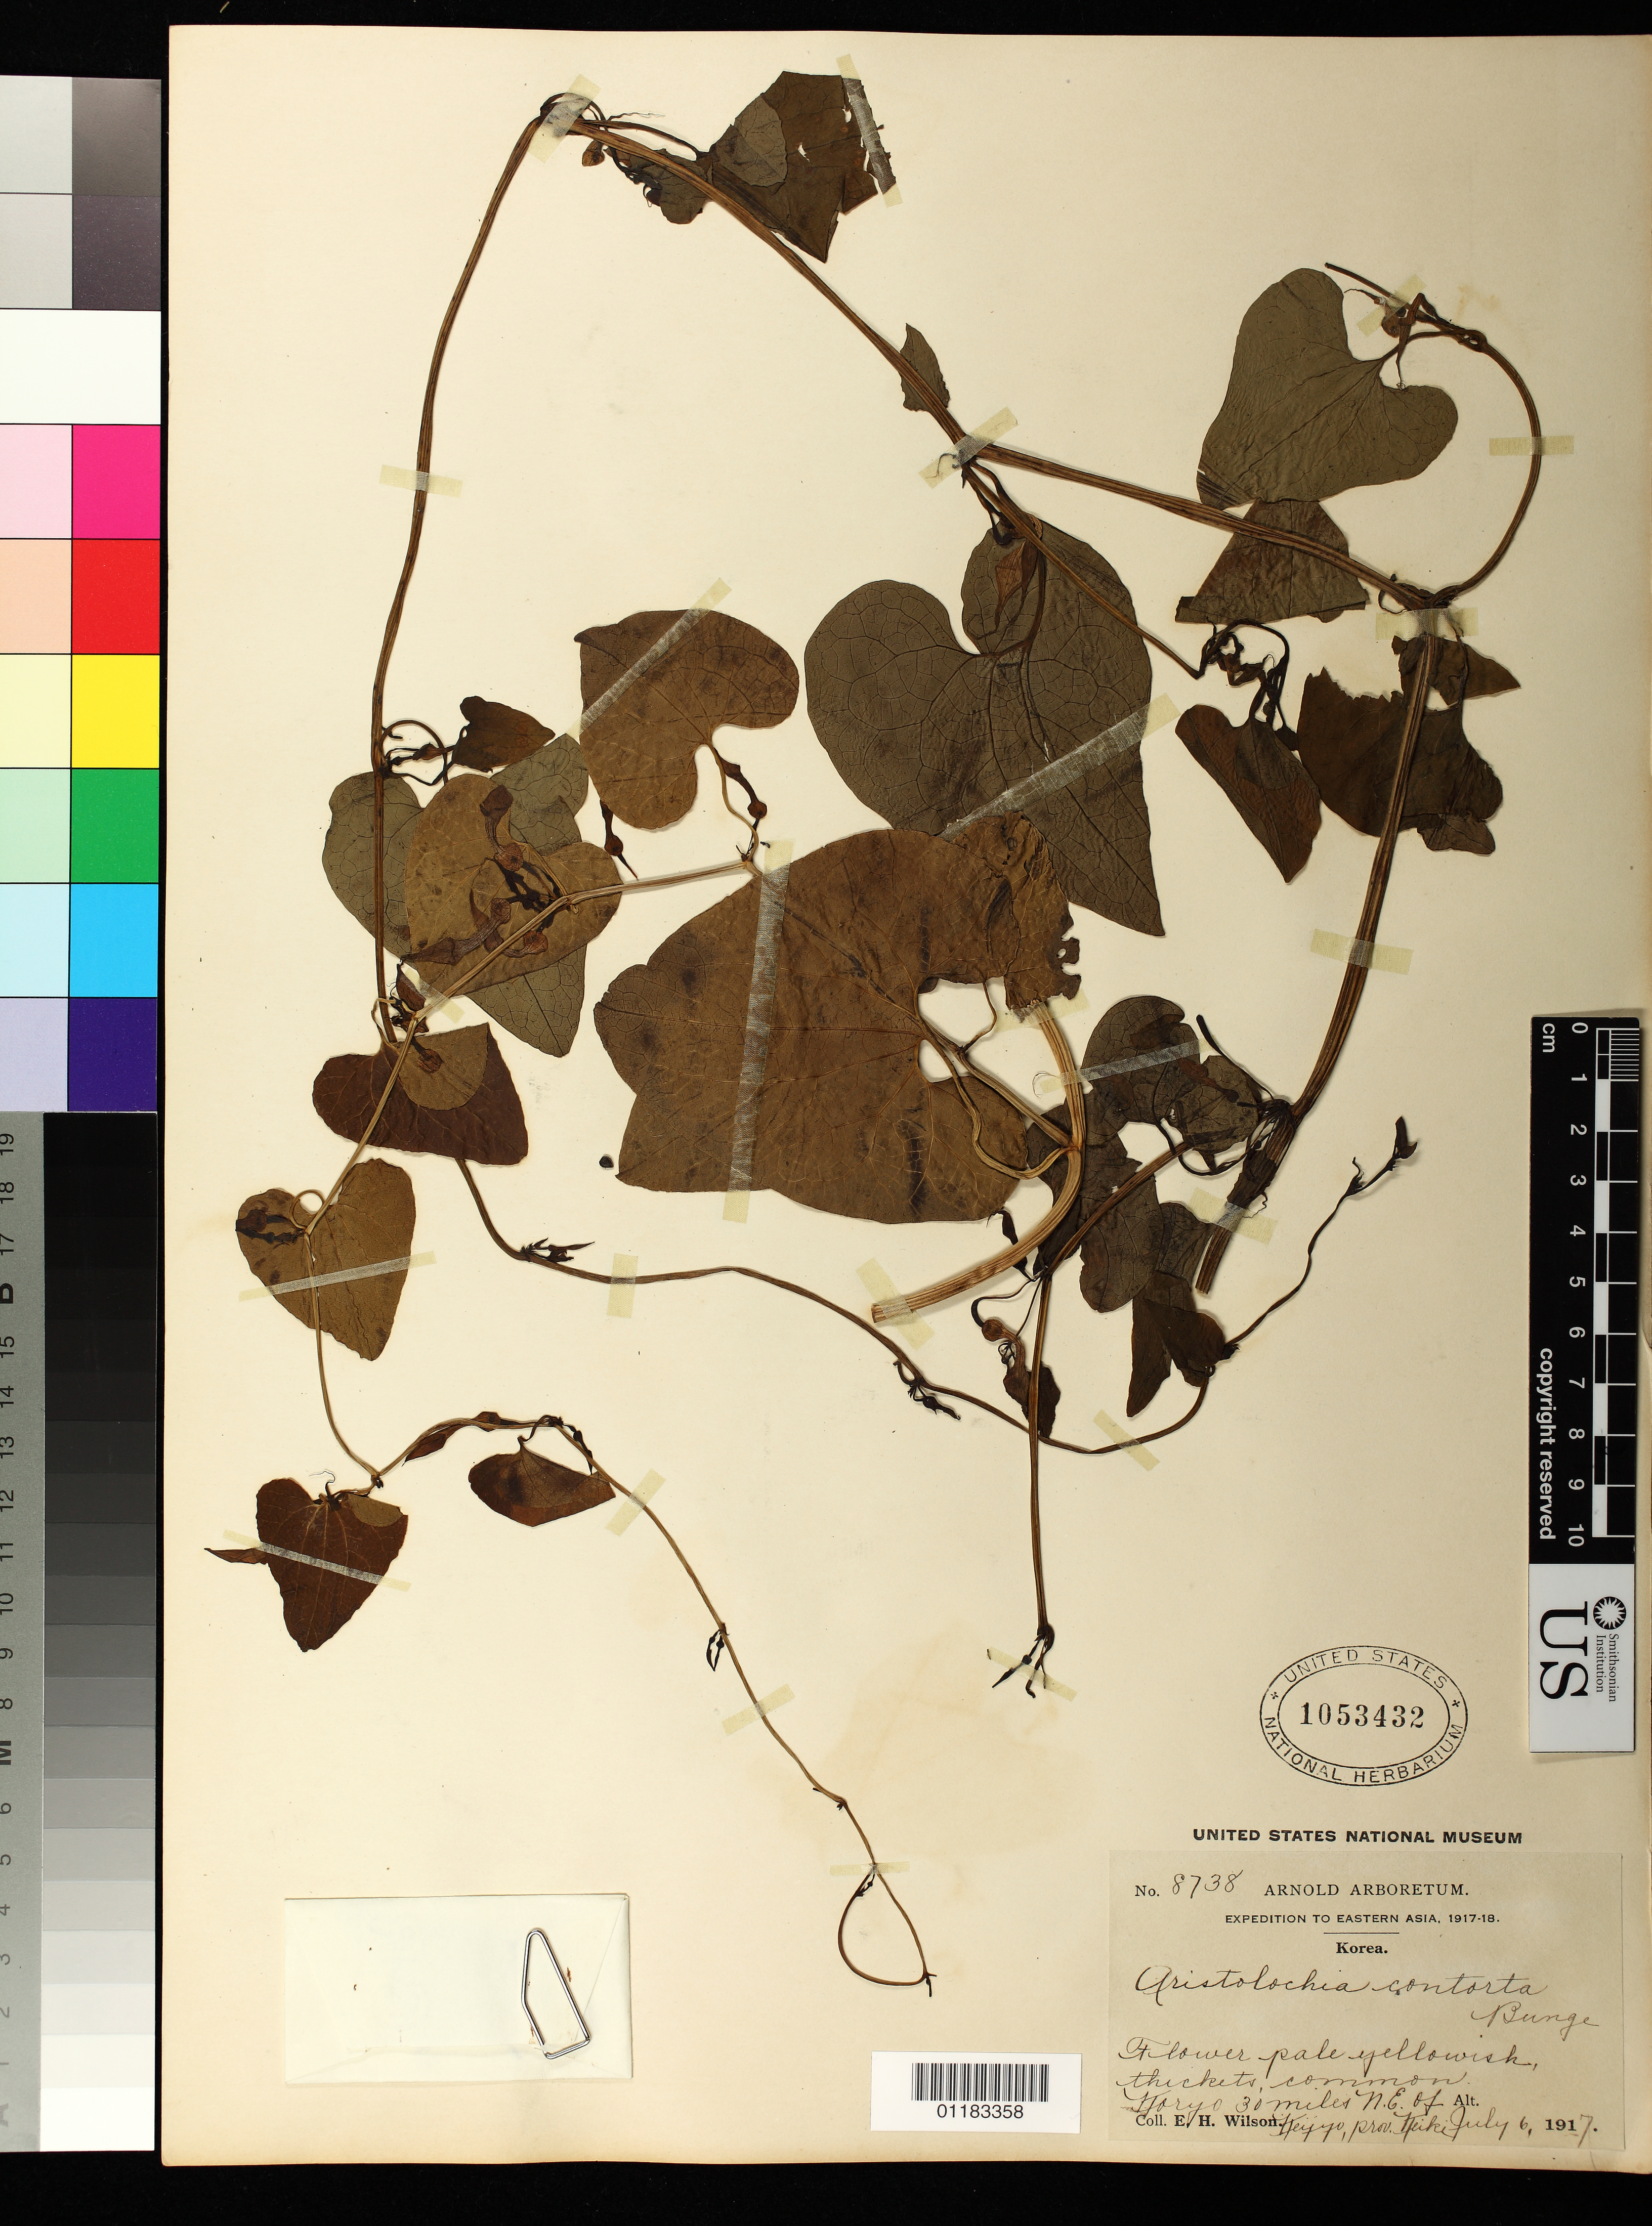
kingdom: Plantae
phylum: Tracheophyta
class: Magnoliopsida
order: Piperales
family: Aristolochiaceae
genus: Aristolochia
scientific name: Aristolochia contorta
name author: Bunge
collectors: E. H. Wilson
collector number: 8738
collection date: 1917-07-06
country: South Korea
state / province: South Gyeongsang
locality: Korye 30 miles N.E. of Keijyo, Prov. Keike.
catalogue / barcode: US 1053432